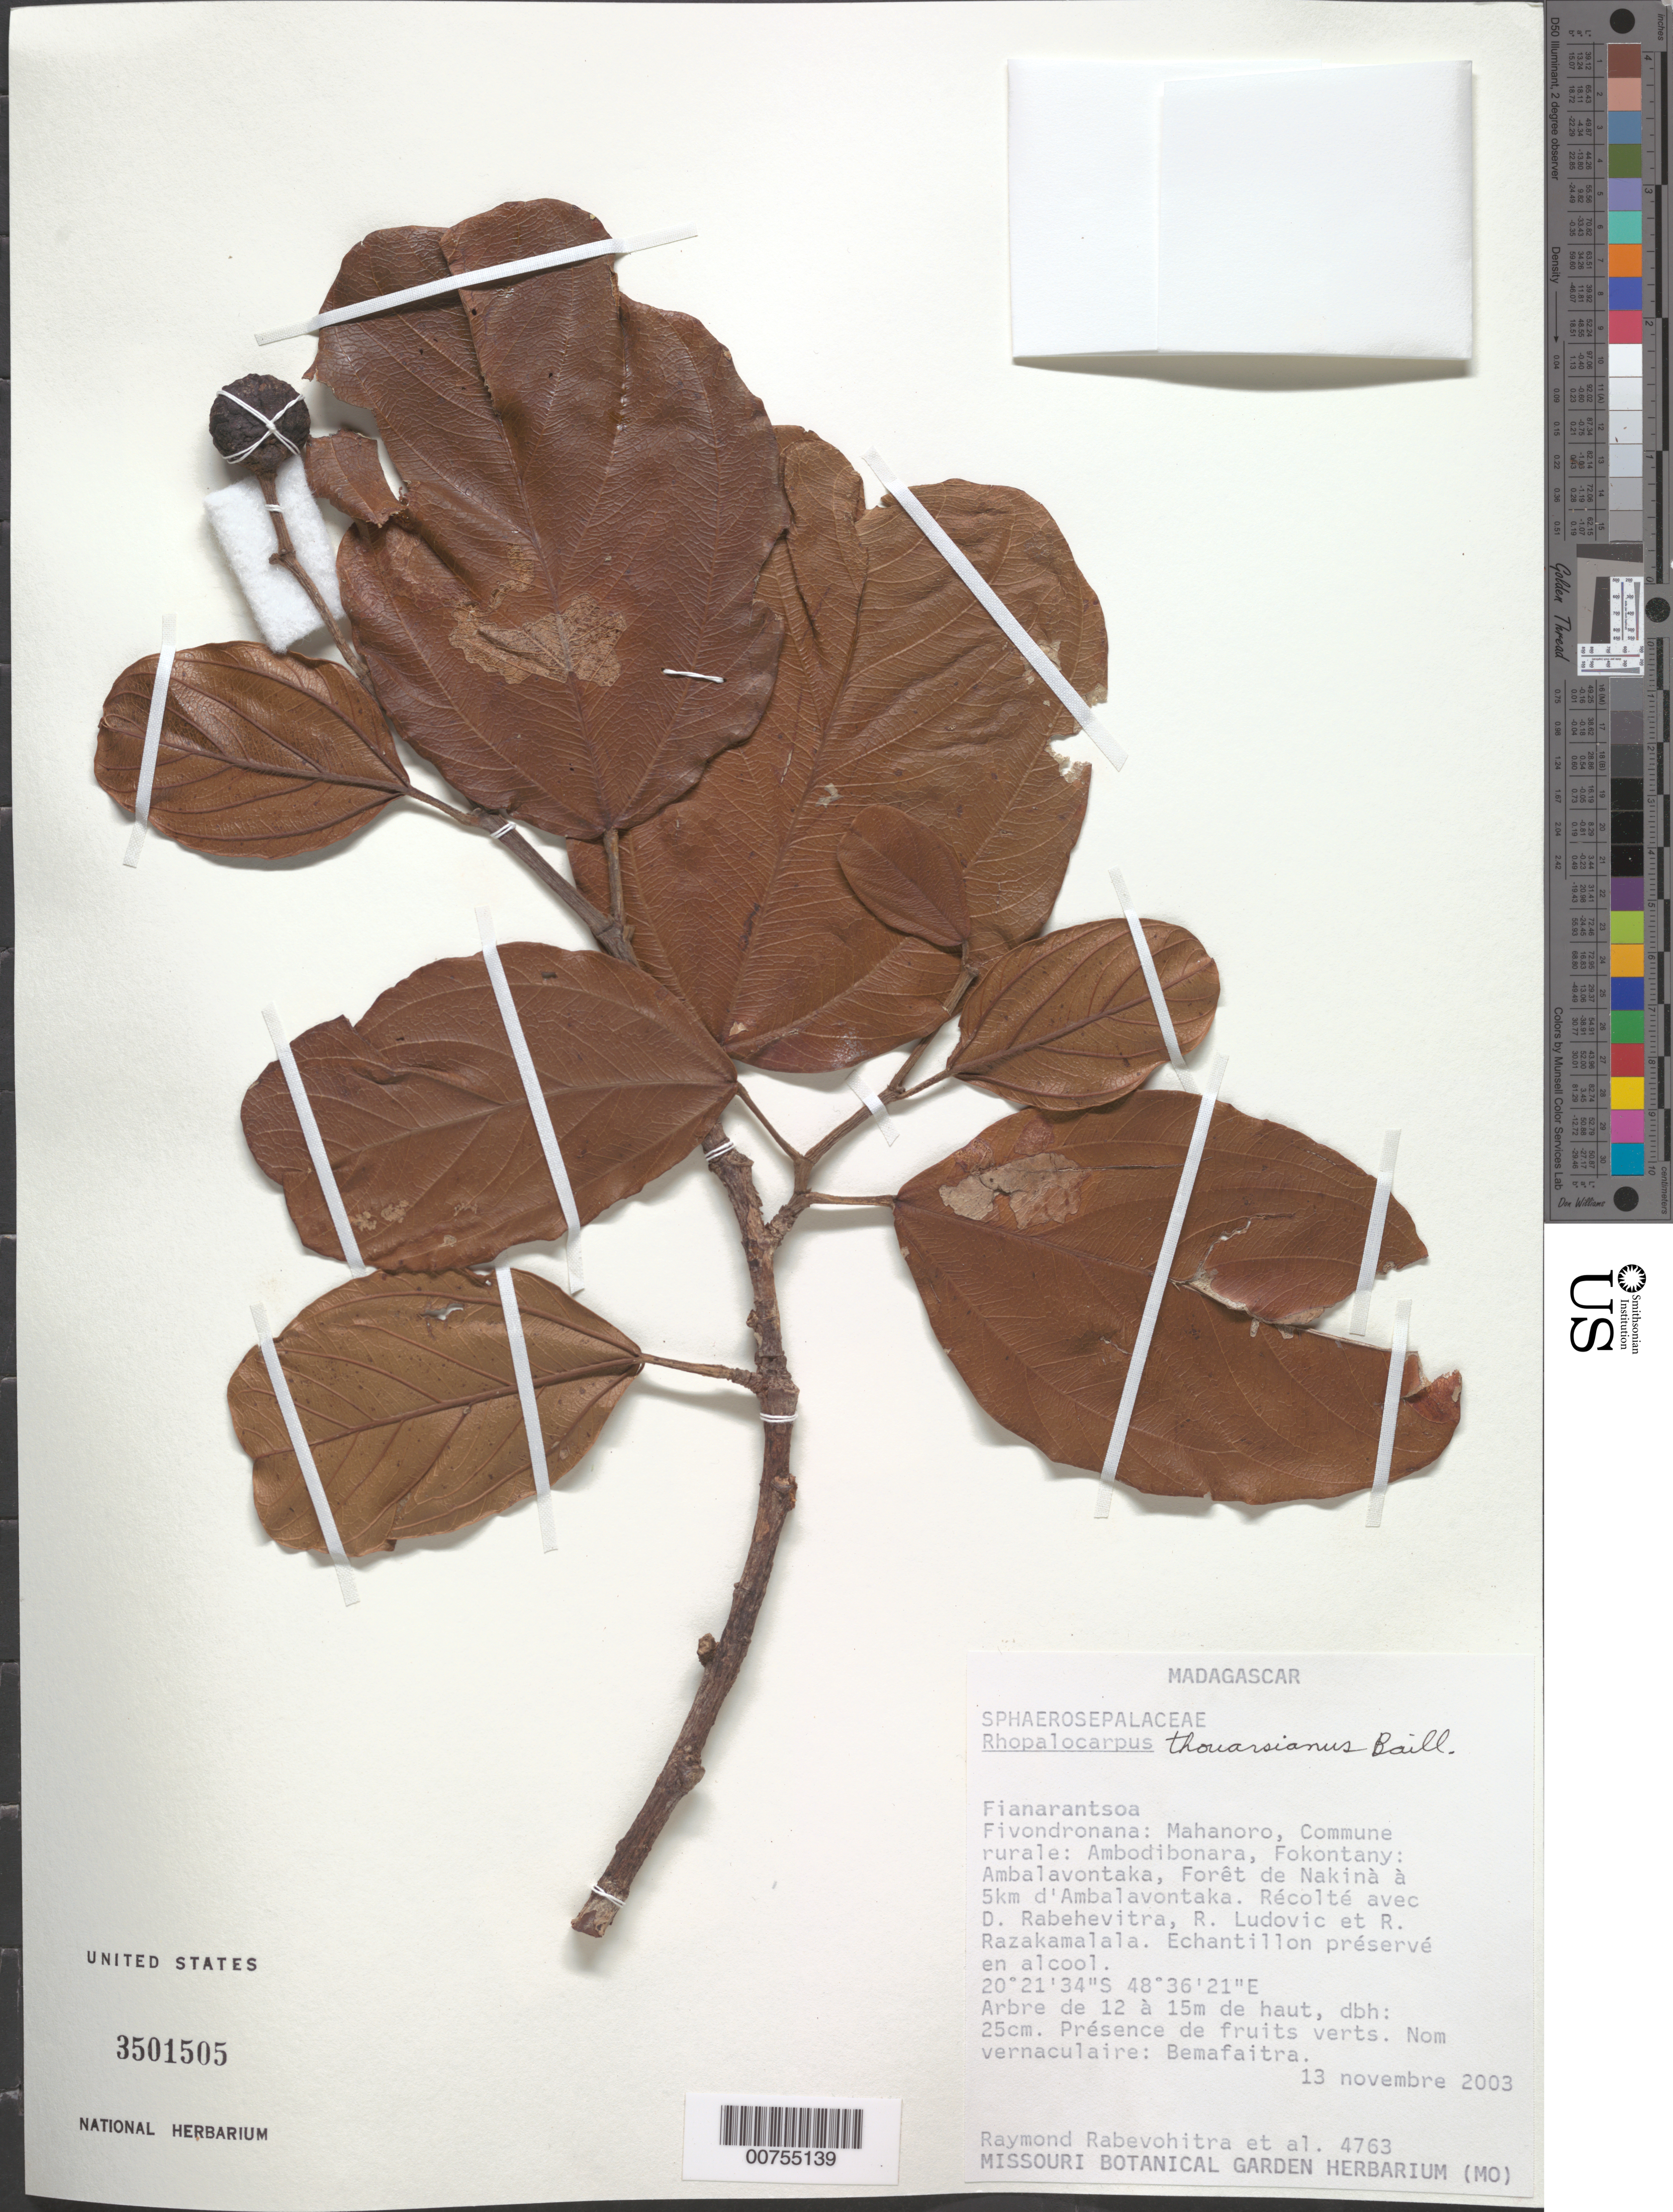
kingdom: Plantae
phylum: Tracheophyta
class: Magnoliopsida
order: Malvales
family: Sphaerosepalaceae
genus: Rhopalocarpus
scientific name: Rhopalocarpus thouarsianus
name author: Baill.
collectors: R. Rabevohitra & et al.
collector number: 4763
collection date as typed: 13 Nov 2003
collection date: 2003-11-13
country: Madagascar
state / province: Atsinanana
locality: Fivondronana: Mahanoro, Commune rurale: Ambodibonara, Fokontany: Ambalavontaka. Nakinà à 5 km d'Ambalavontaka.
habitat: Forêt.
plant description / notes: Common name: Bemafaitra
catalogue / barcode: US 3501505